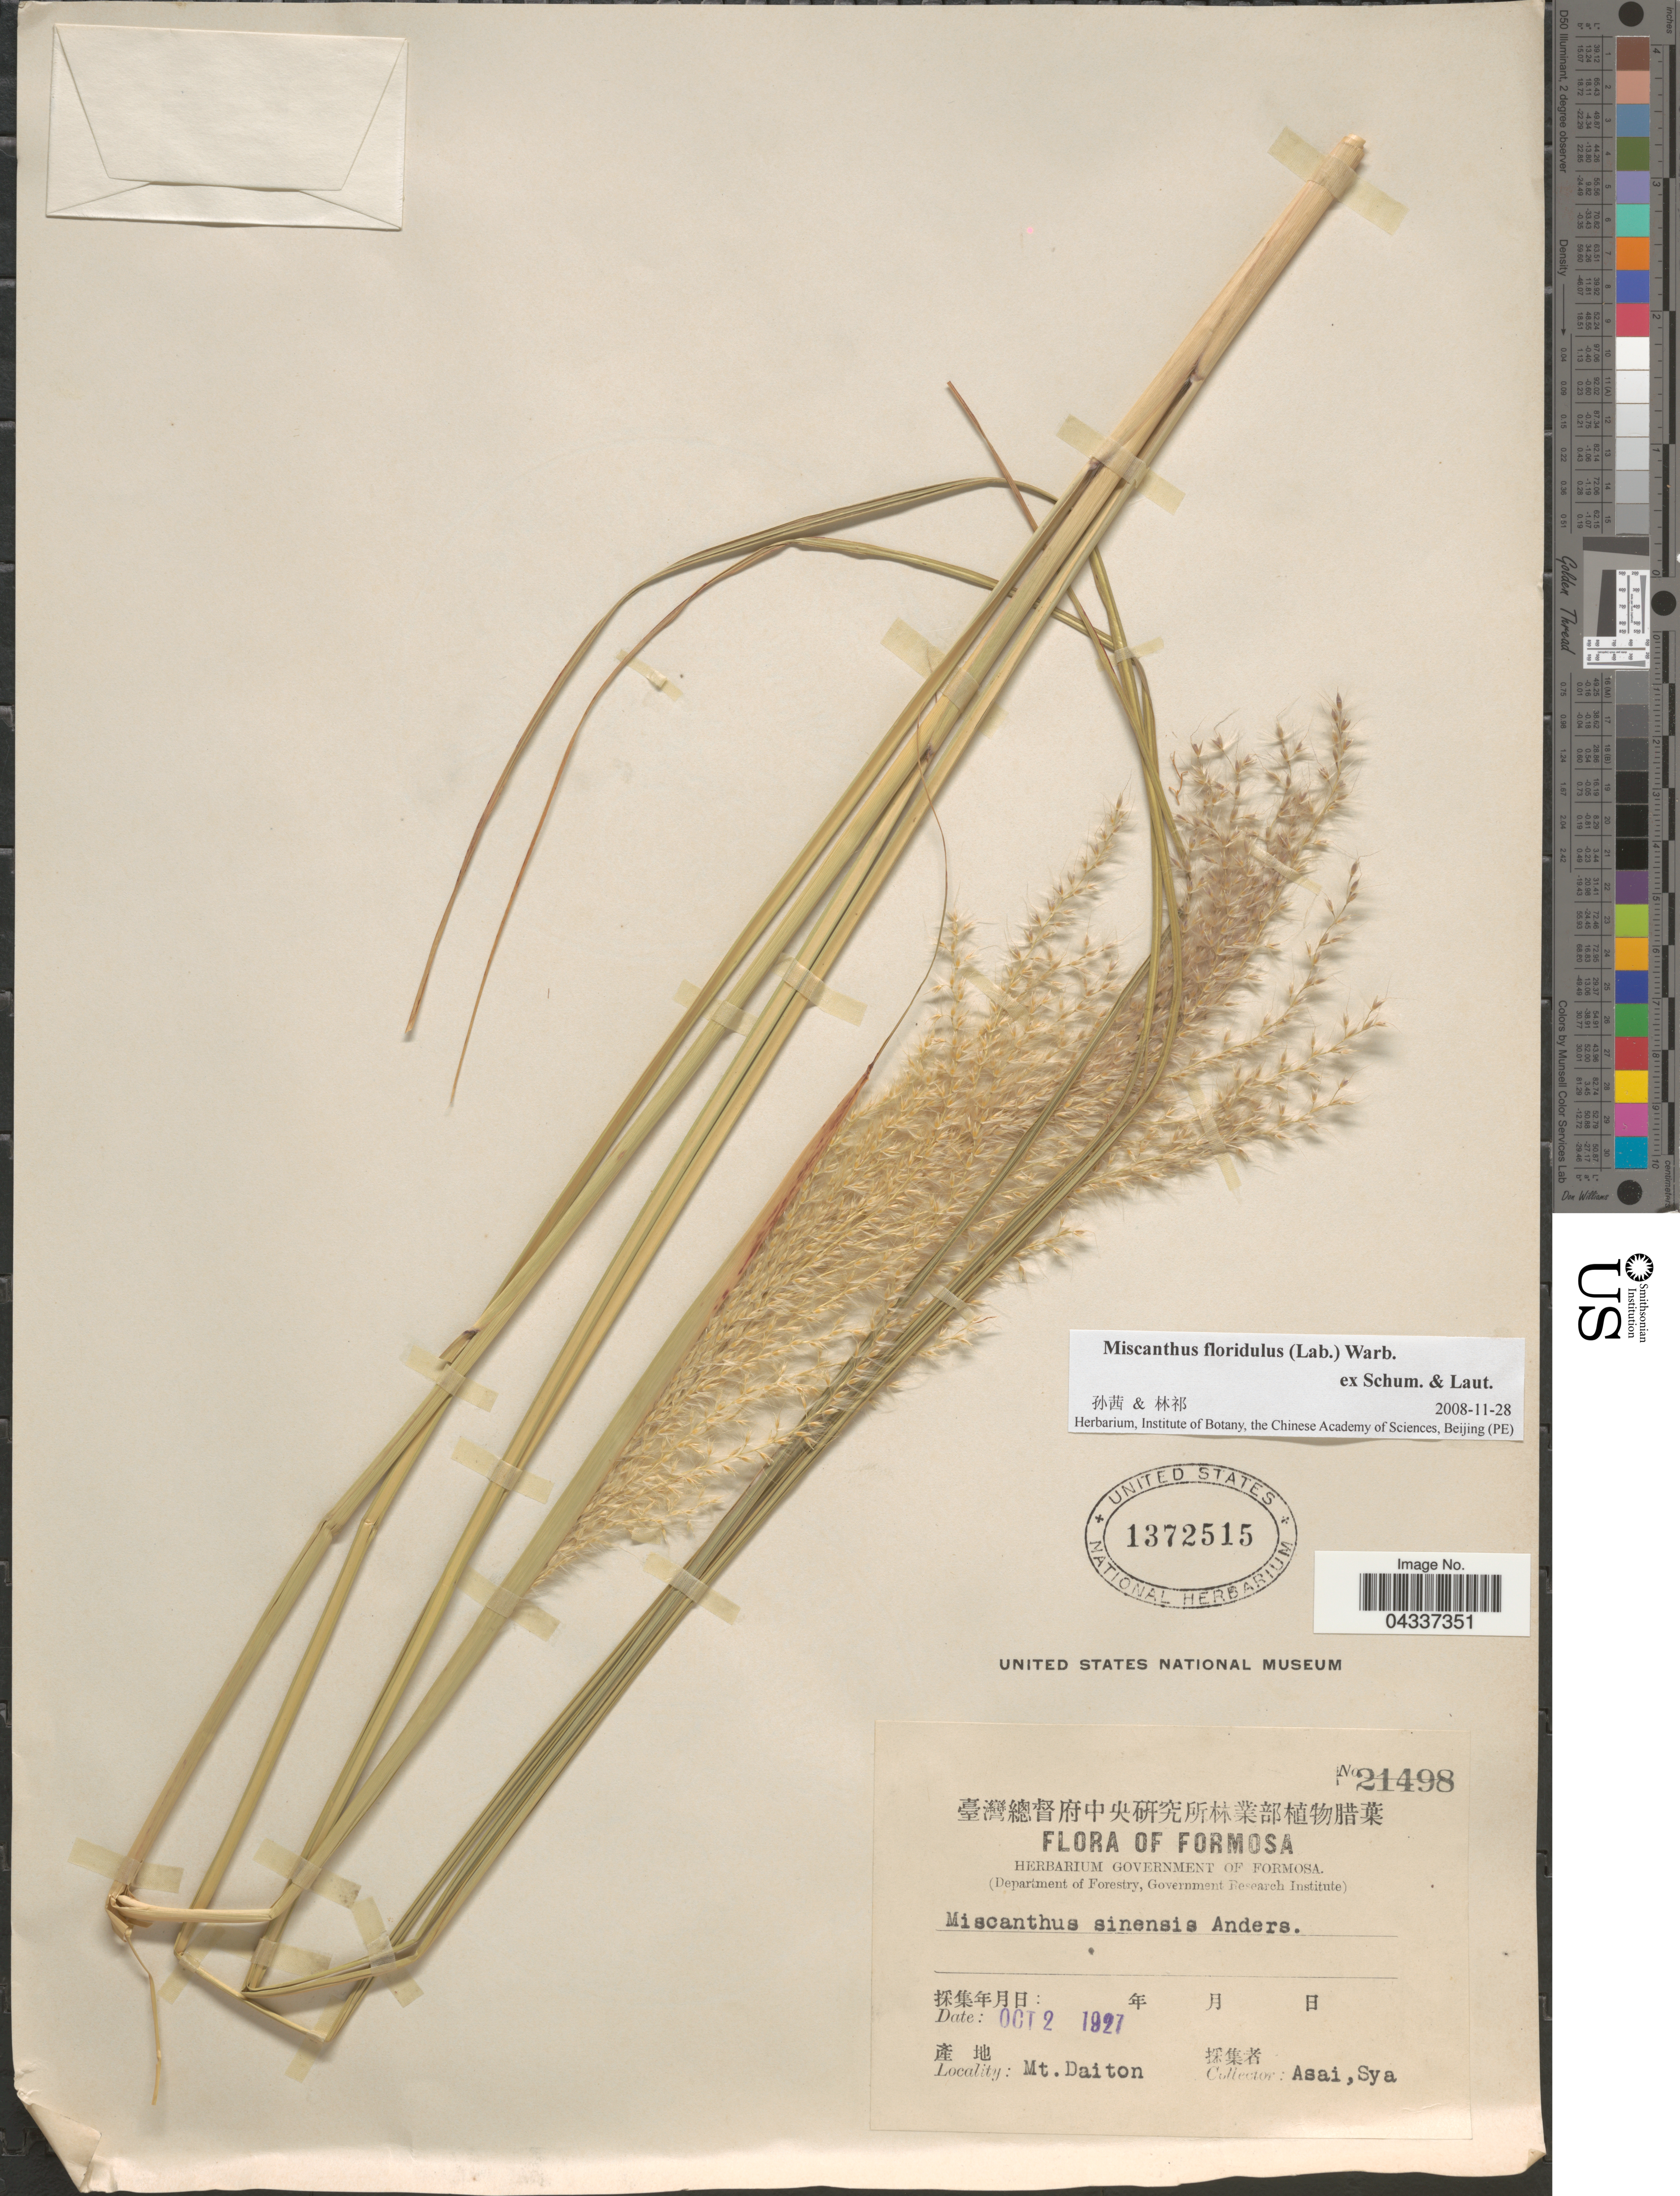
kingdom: Plantae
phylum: Tracheophyta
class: Liliopsida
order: Poales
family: Poaceae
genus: Miscanthus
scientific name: Miscanthus floridulus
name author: (Labill.) Warb.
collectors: S. Asai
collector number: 21498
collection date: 1927-10-02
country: Taiwan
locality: Formosa. Mt.Daiton.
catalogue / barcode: US 1372515